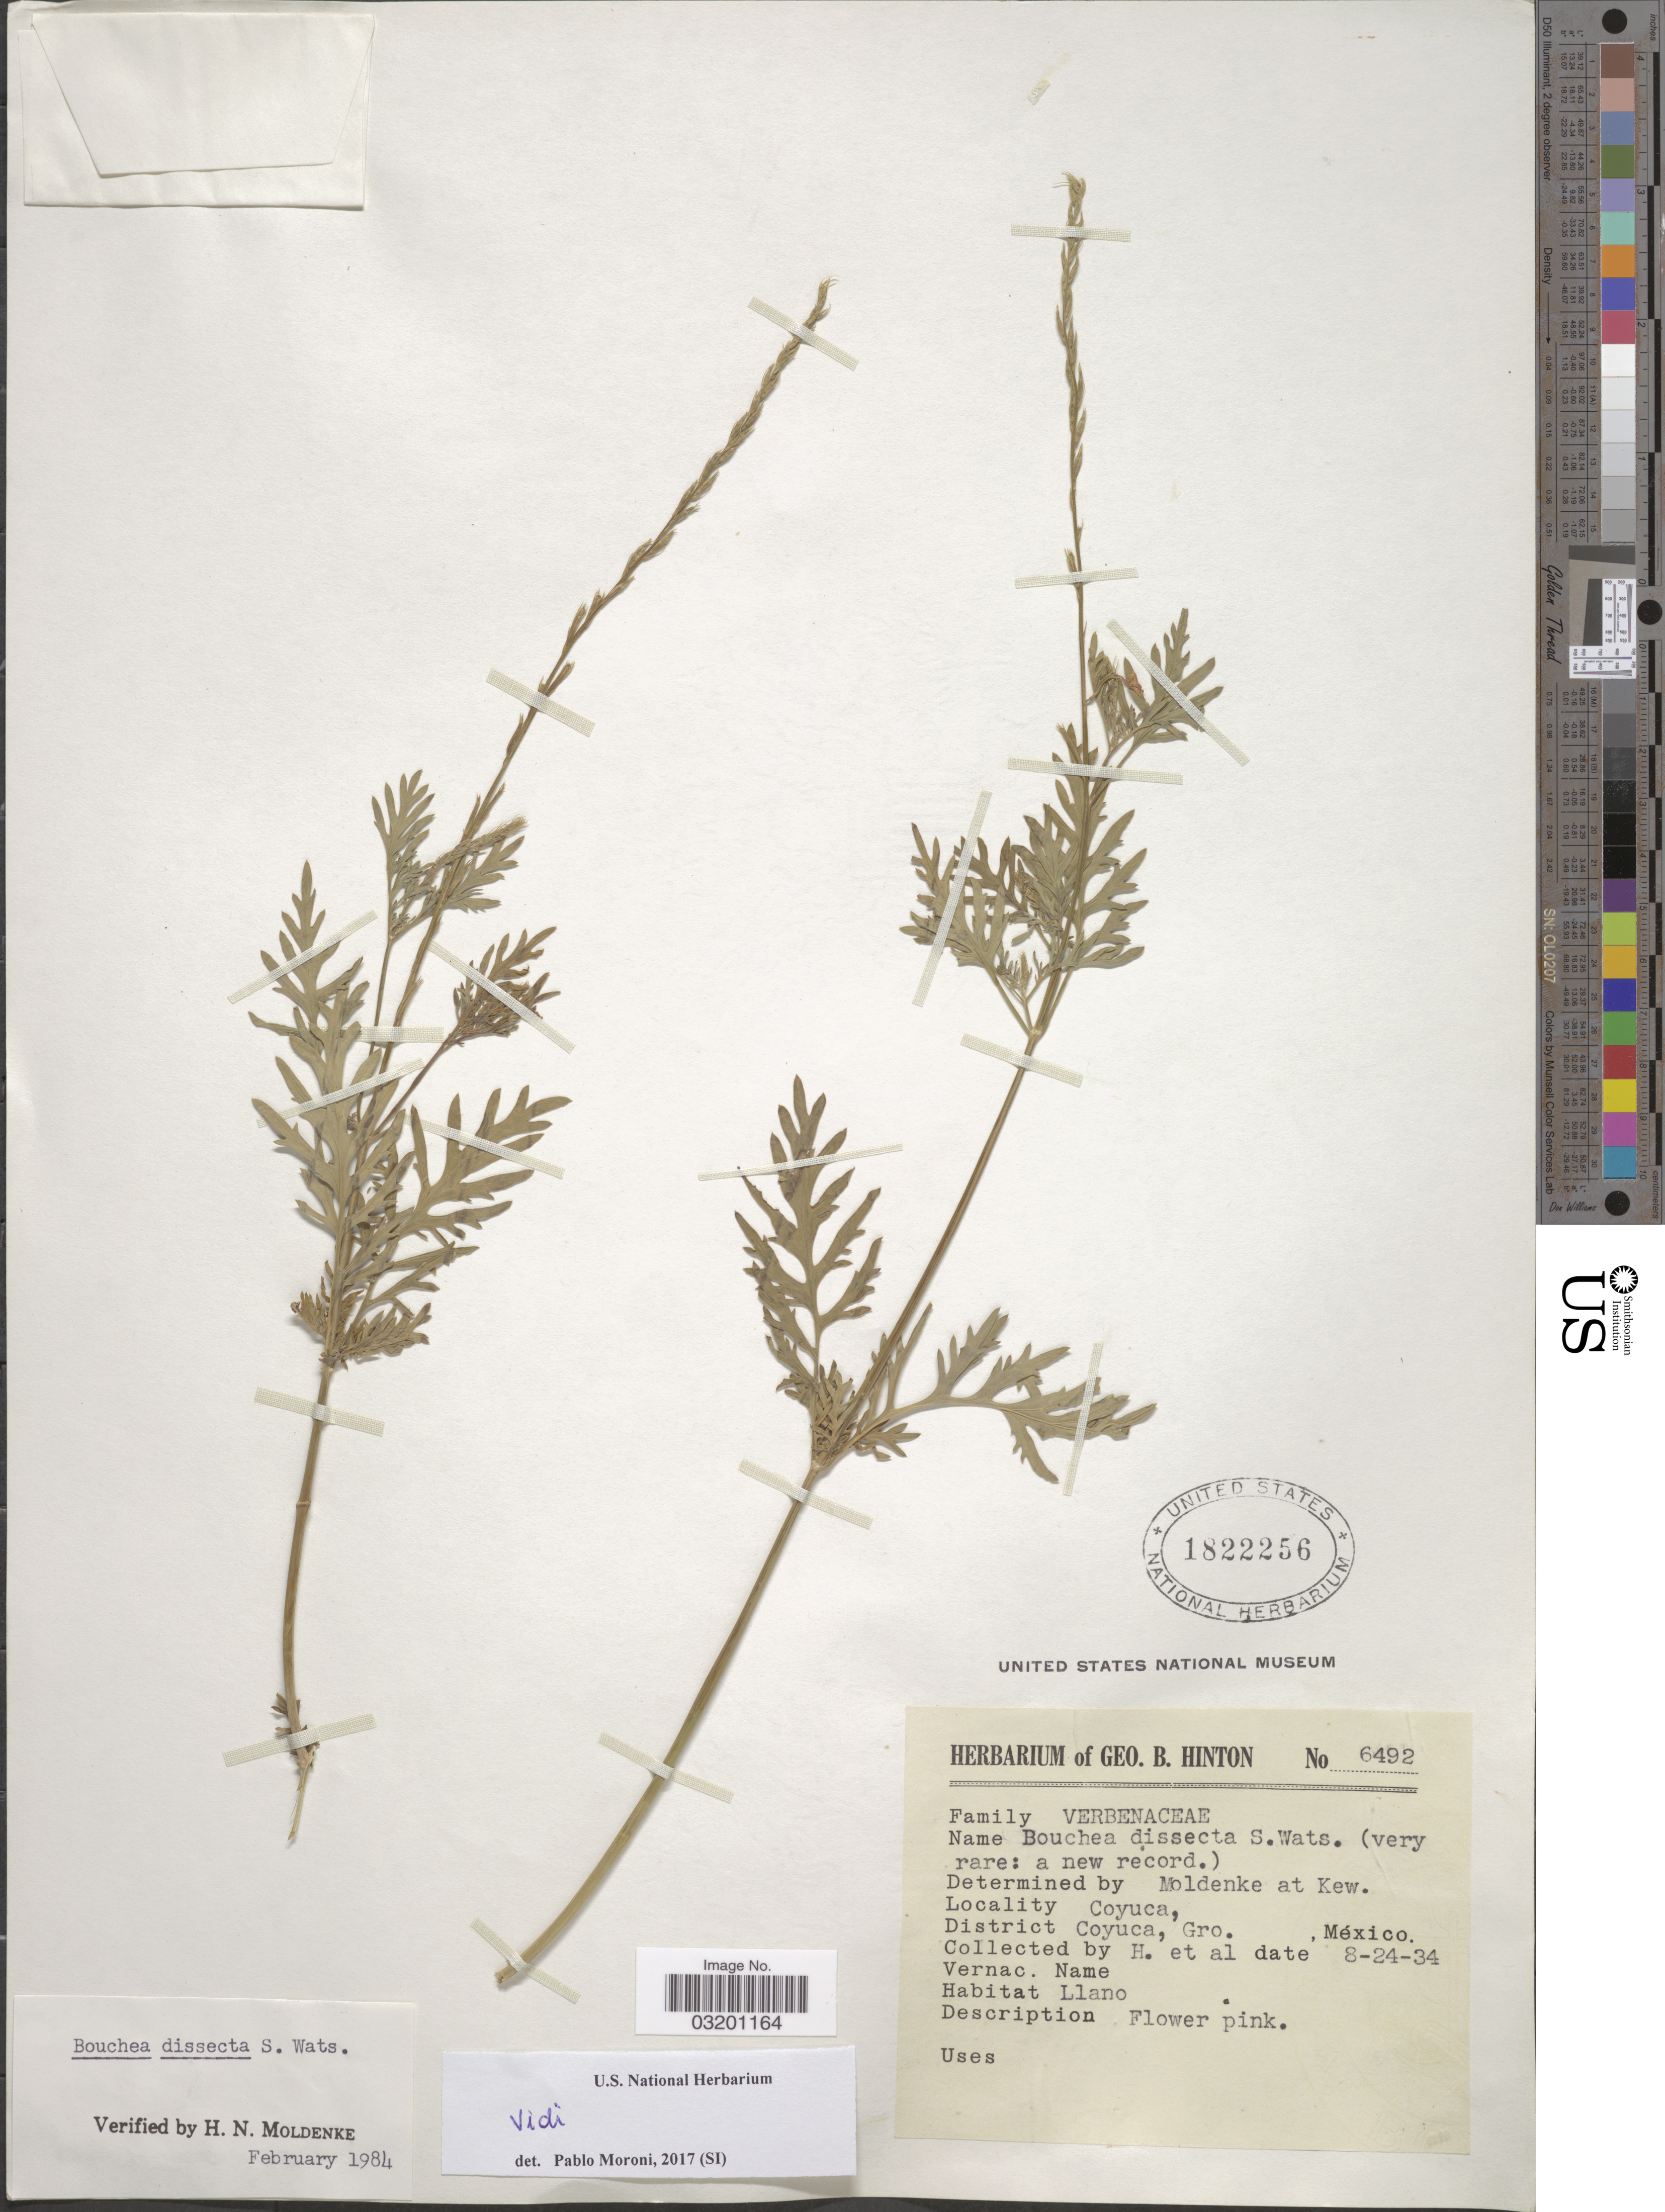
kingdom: Plantae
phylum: Tracheophyta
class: Magnoliopsida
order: Lamiales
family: Verbenaceae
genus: Bouchea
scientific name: Bouchea dissecta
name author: S. Watson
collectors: G. B. Hinton & et al.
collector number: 6492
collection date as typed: Transcribed d/m/y: 24/8/34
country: Mexico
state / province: Guerrero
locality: Coyuca. District Coyuca, Gro. Llano.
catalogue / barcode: US 1822256